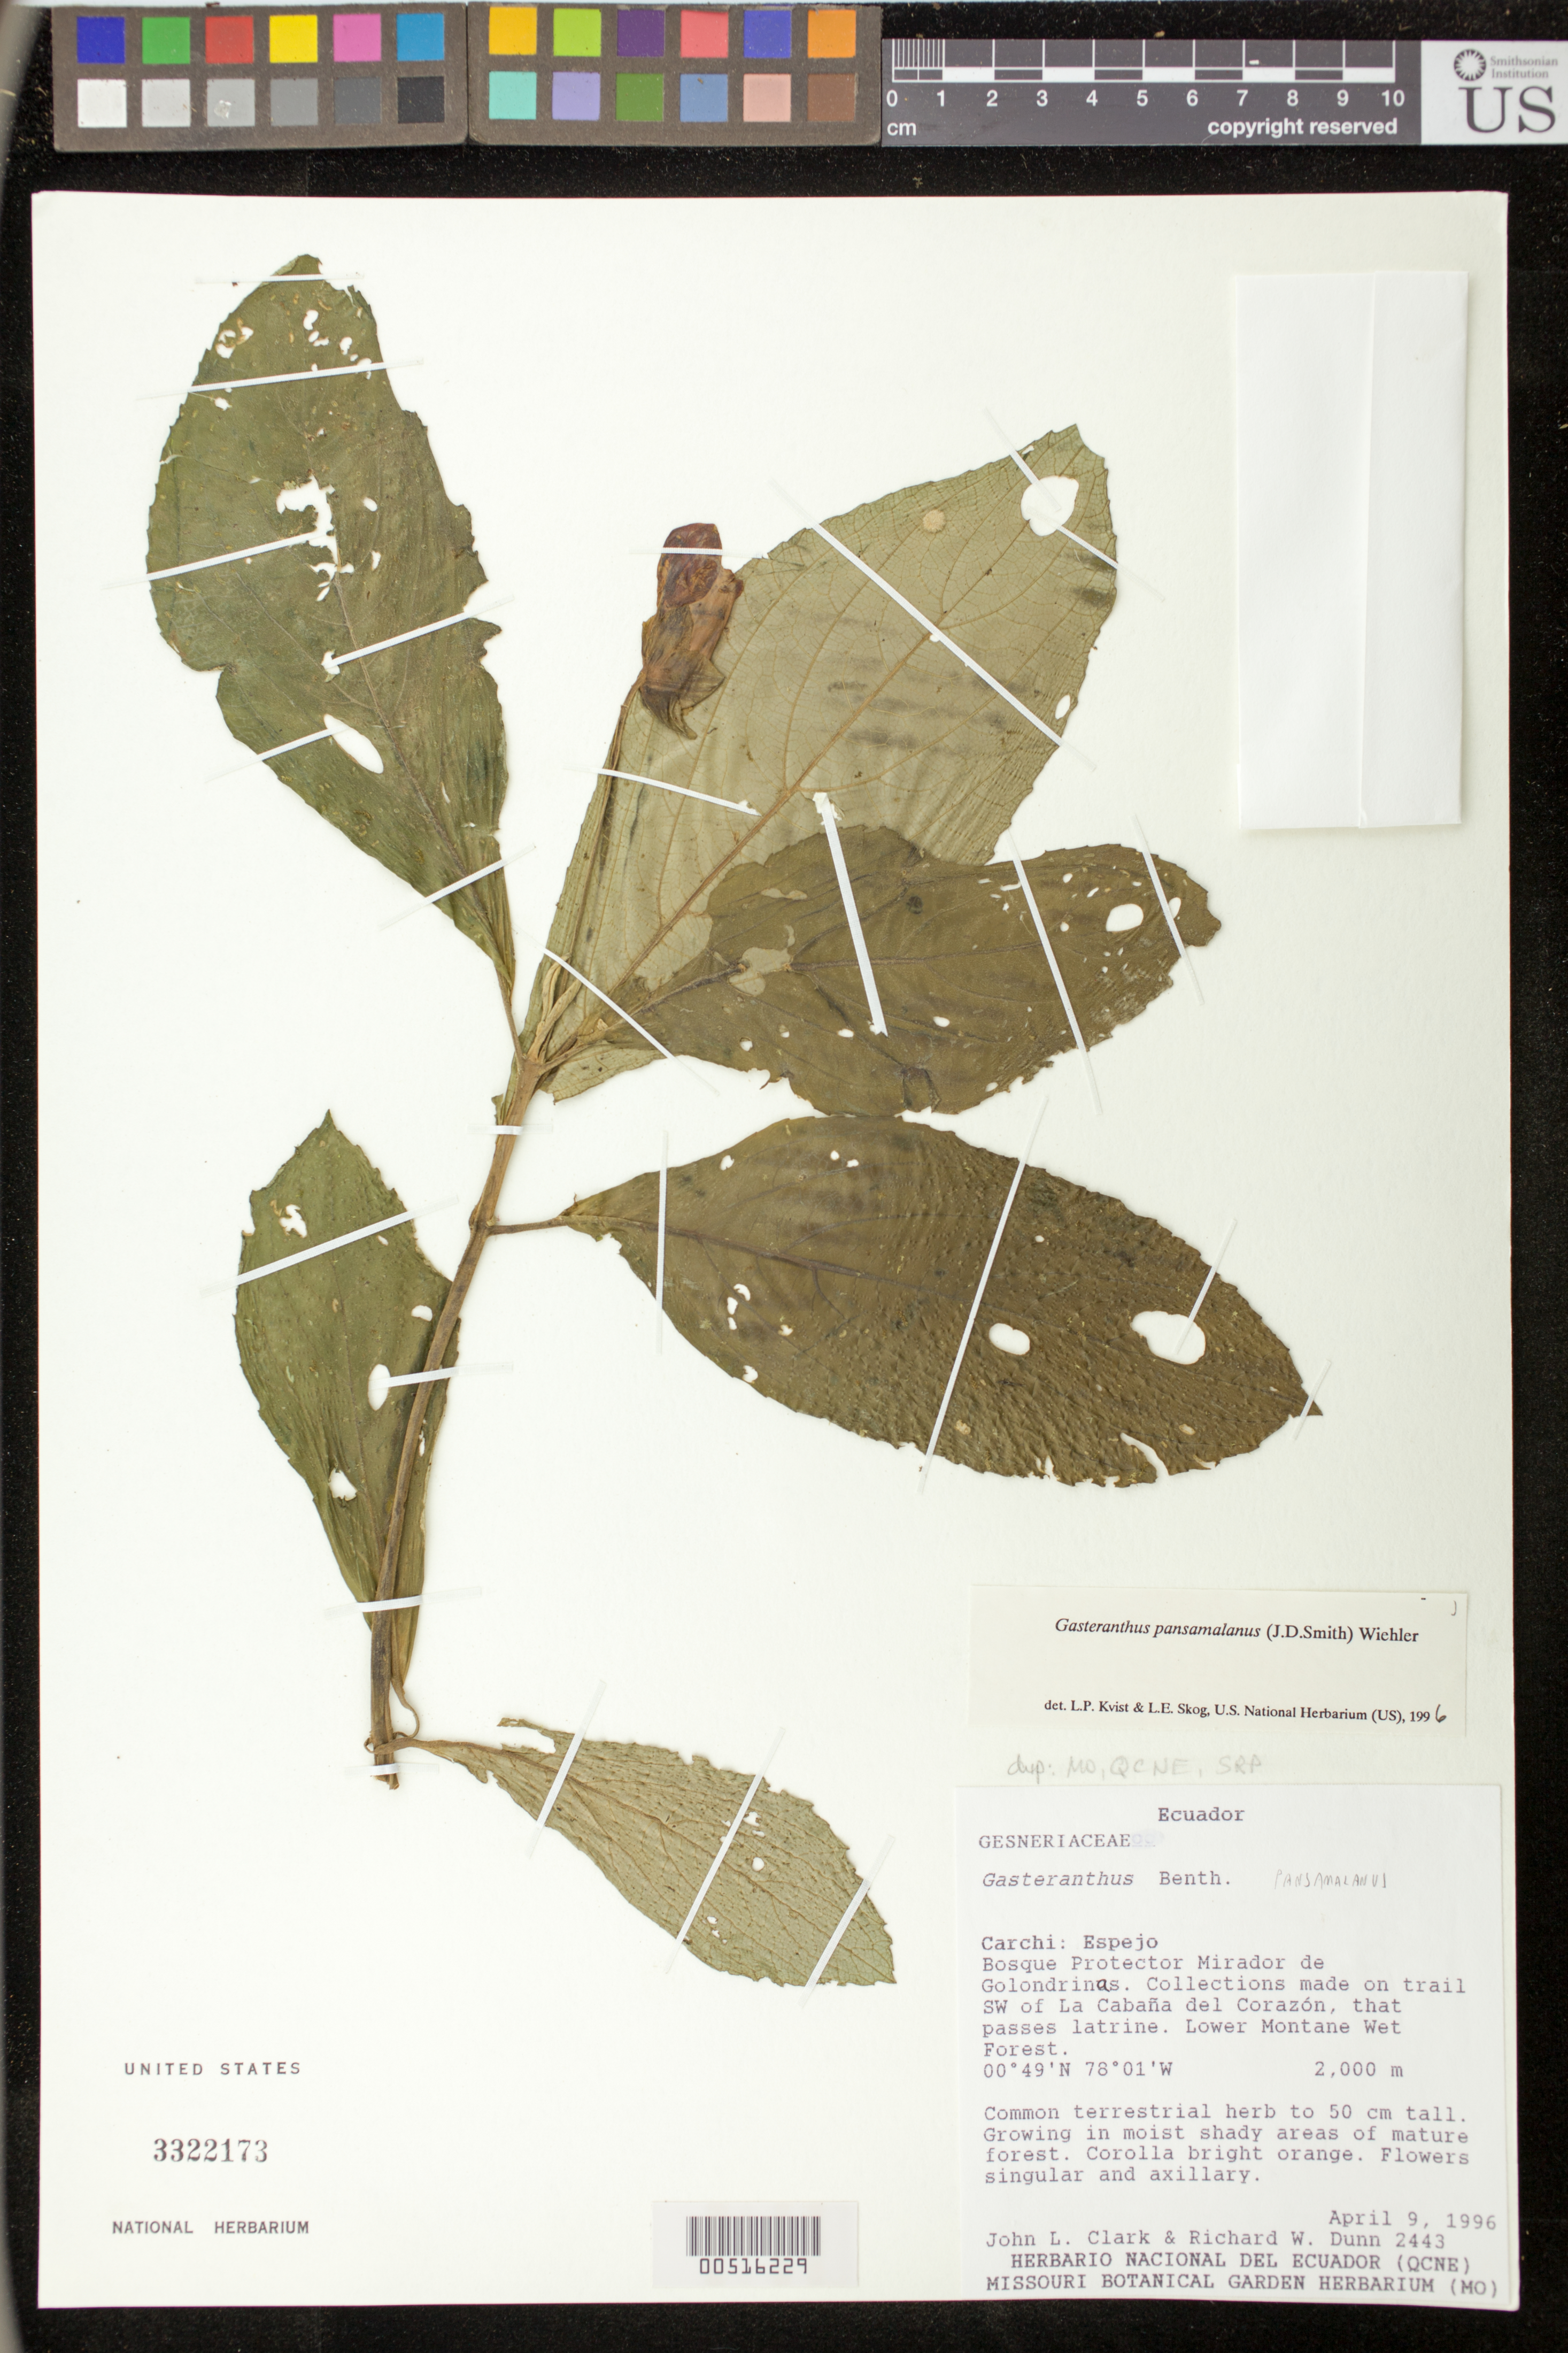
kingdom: Plantae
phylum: Tracheophyta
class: Magnoliopsida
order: Lamiales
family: Gesneriaceae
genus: Gasteranthus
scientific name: Gasteranthus pansamalanus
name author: (Donn. Sm.) Wiehler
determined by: Skog, Laurence E.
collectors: J. L. Clark & R. Dunn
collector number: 2443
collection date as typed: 09 Apr 1996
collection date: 1996-04-09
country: Ecuador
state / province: Carchi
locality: Espejo; Bosque Protector Mirador de Golondrinas; trail SW of La Cabaña del Corazón, that passes latrine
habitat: Lower montane wet forest; growing in moist shady areas of mature forest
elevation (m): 2000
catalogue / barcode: US 3322173